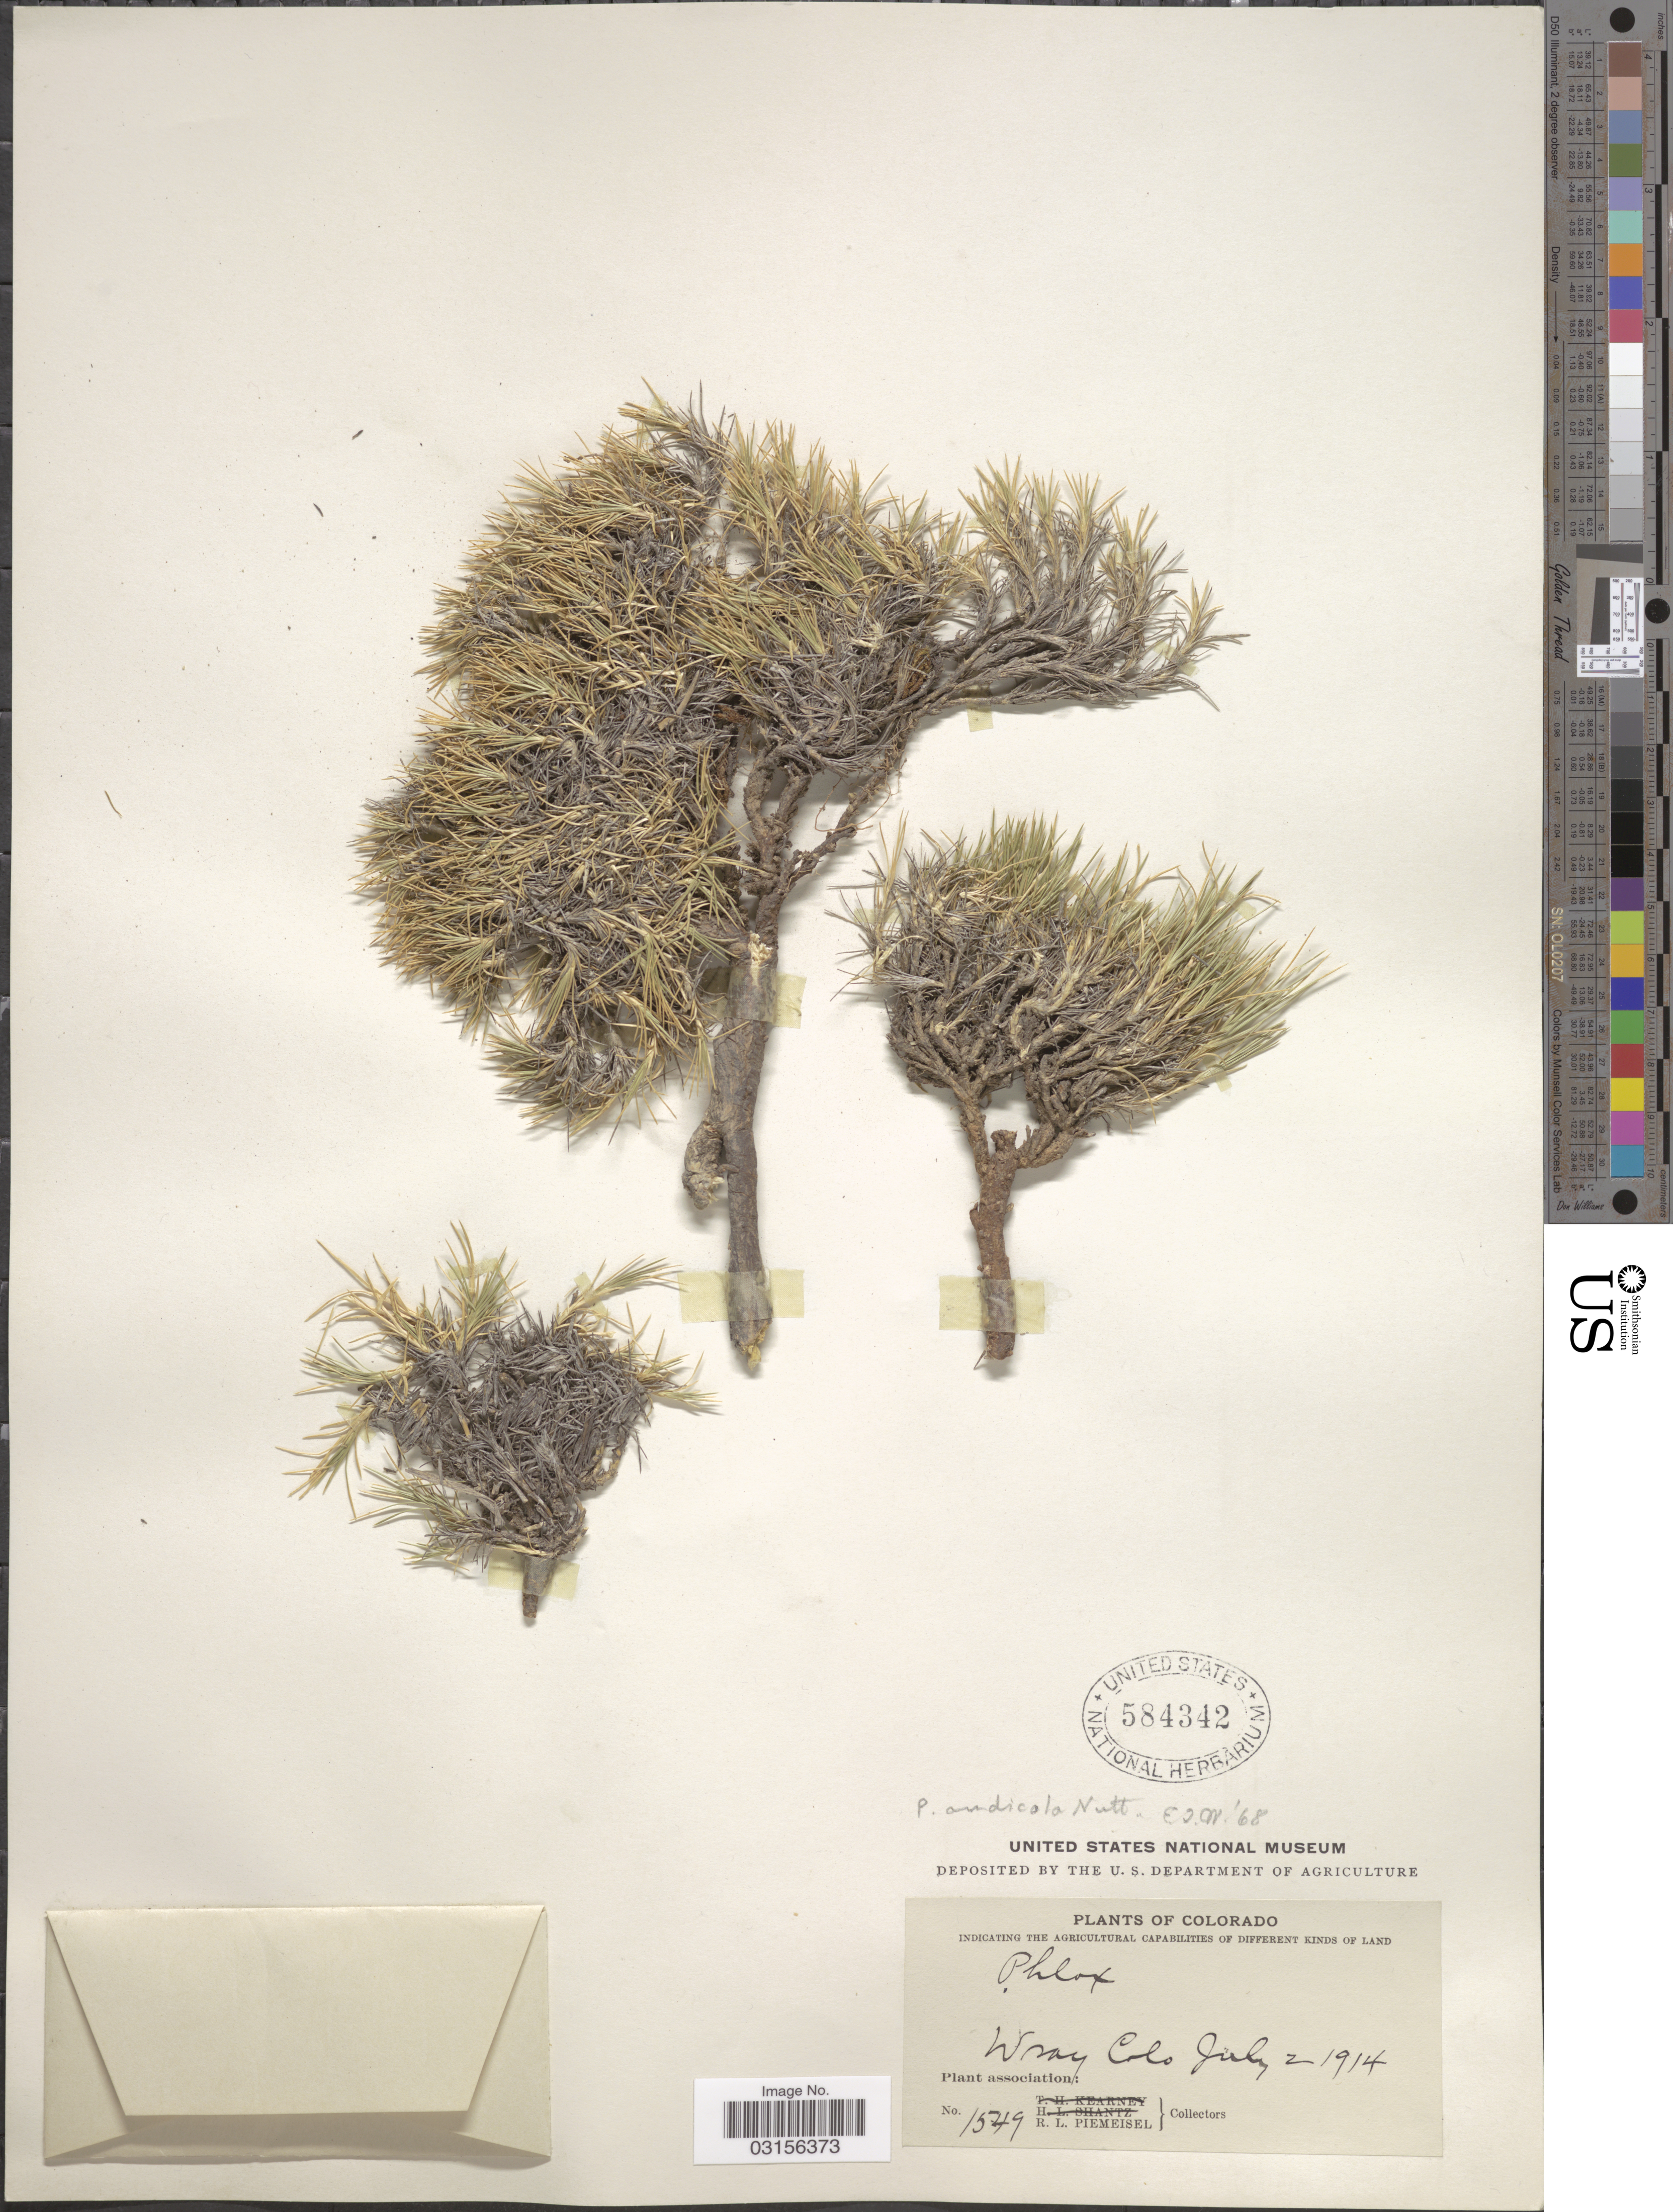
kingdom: Plantae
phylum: Tracheophyta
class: Magnoliopsida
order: Caryophyllales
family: Caryophyllaceae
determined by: Mayfield, M. H.; Ferguson, C. J.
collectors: R. L. Piemeisel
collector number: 1549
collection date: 1914-07-02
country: United States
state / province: Colorado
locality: Wray Colo.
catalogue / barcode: US 584342